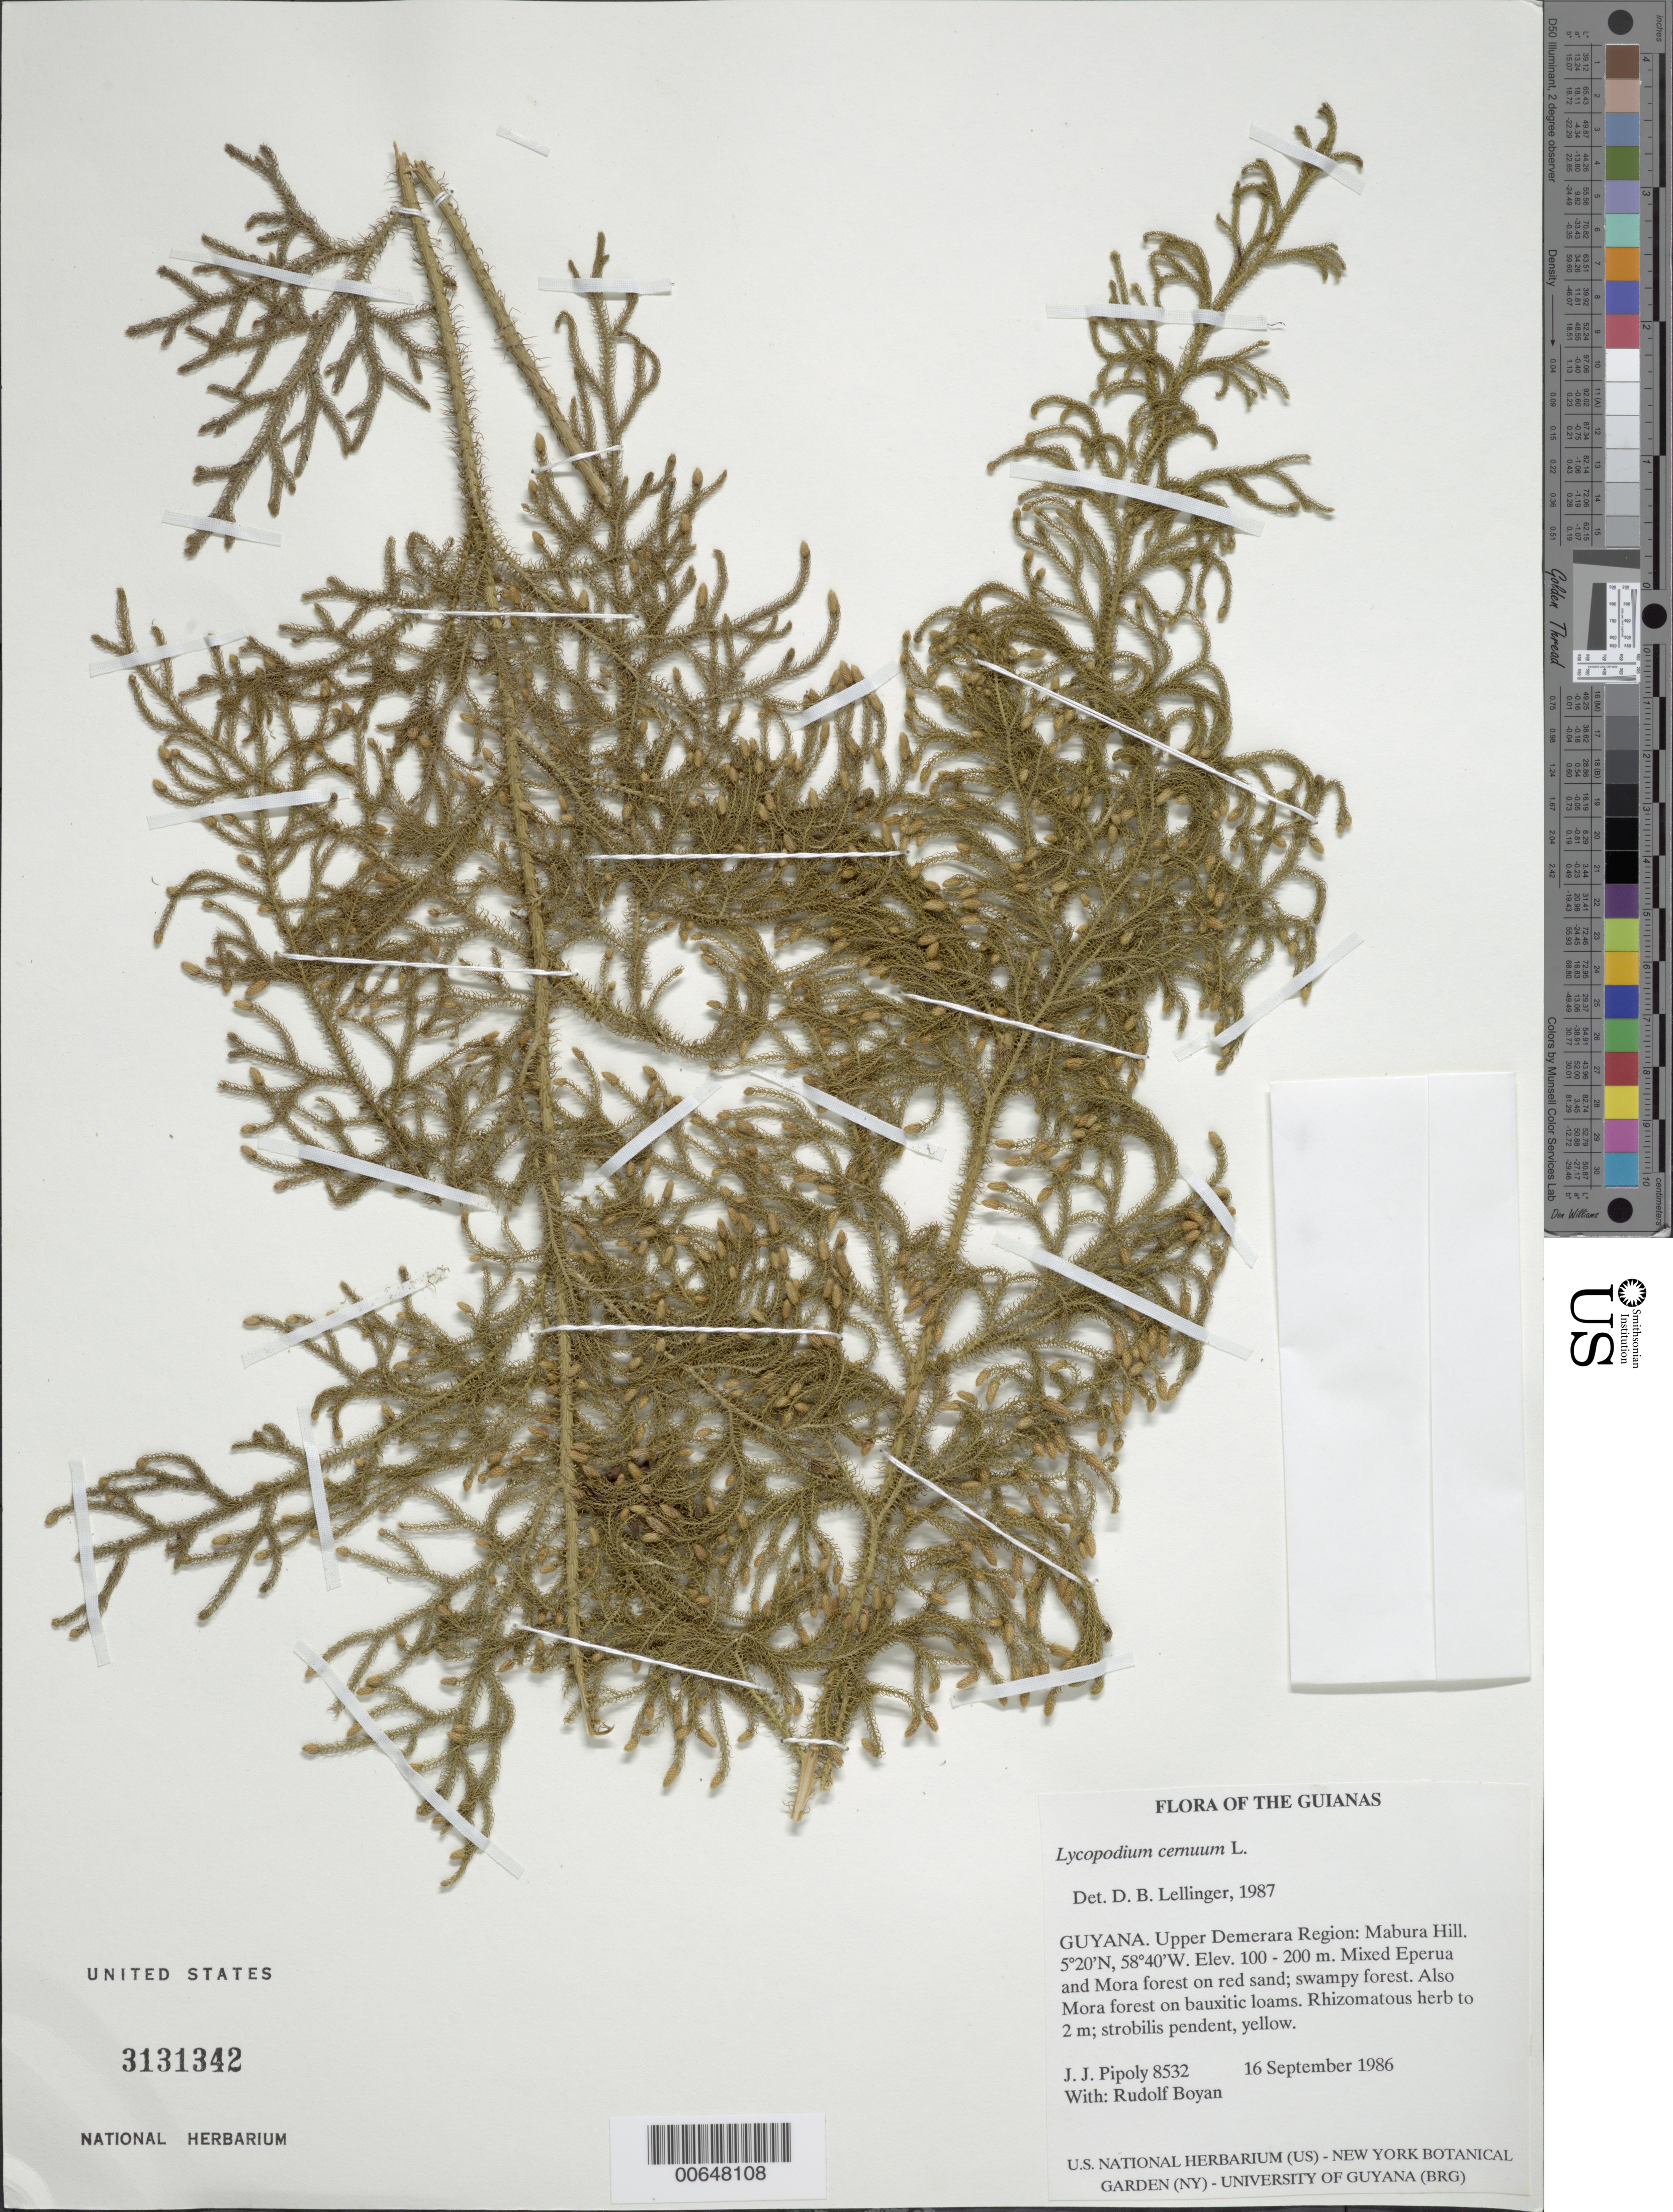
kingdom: Plantae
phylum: Tracheophyta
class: Lycopodiopsida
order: Lycopodiales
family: Lycopodiaceae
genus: Palhinhaea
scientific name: Palhinhaea cernua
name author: (L.) Vasc. & Franco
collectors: J. J. Pipoly & R. Boyan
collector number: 8532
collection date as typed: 16 September 1986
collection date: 1986-09-16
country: Guyana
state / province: U. Demerara-Berbice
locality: Mabura Hill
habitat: Mixed Eperua and Mora forest on red sand; swampy forest. Also Mora forest on bauxitic loams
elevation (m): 100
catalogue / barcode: US 3131342